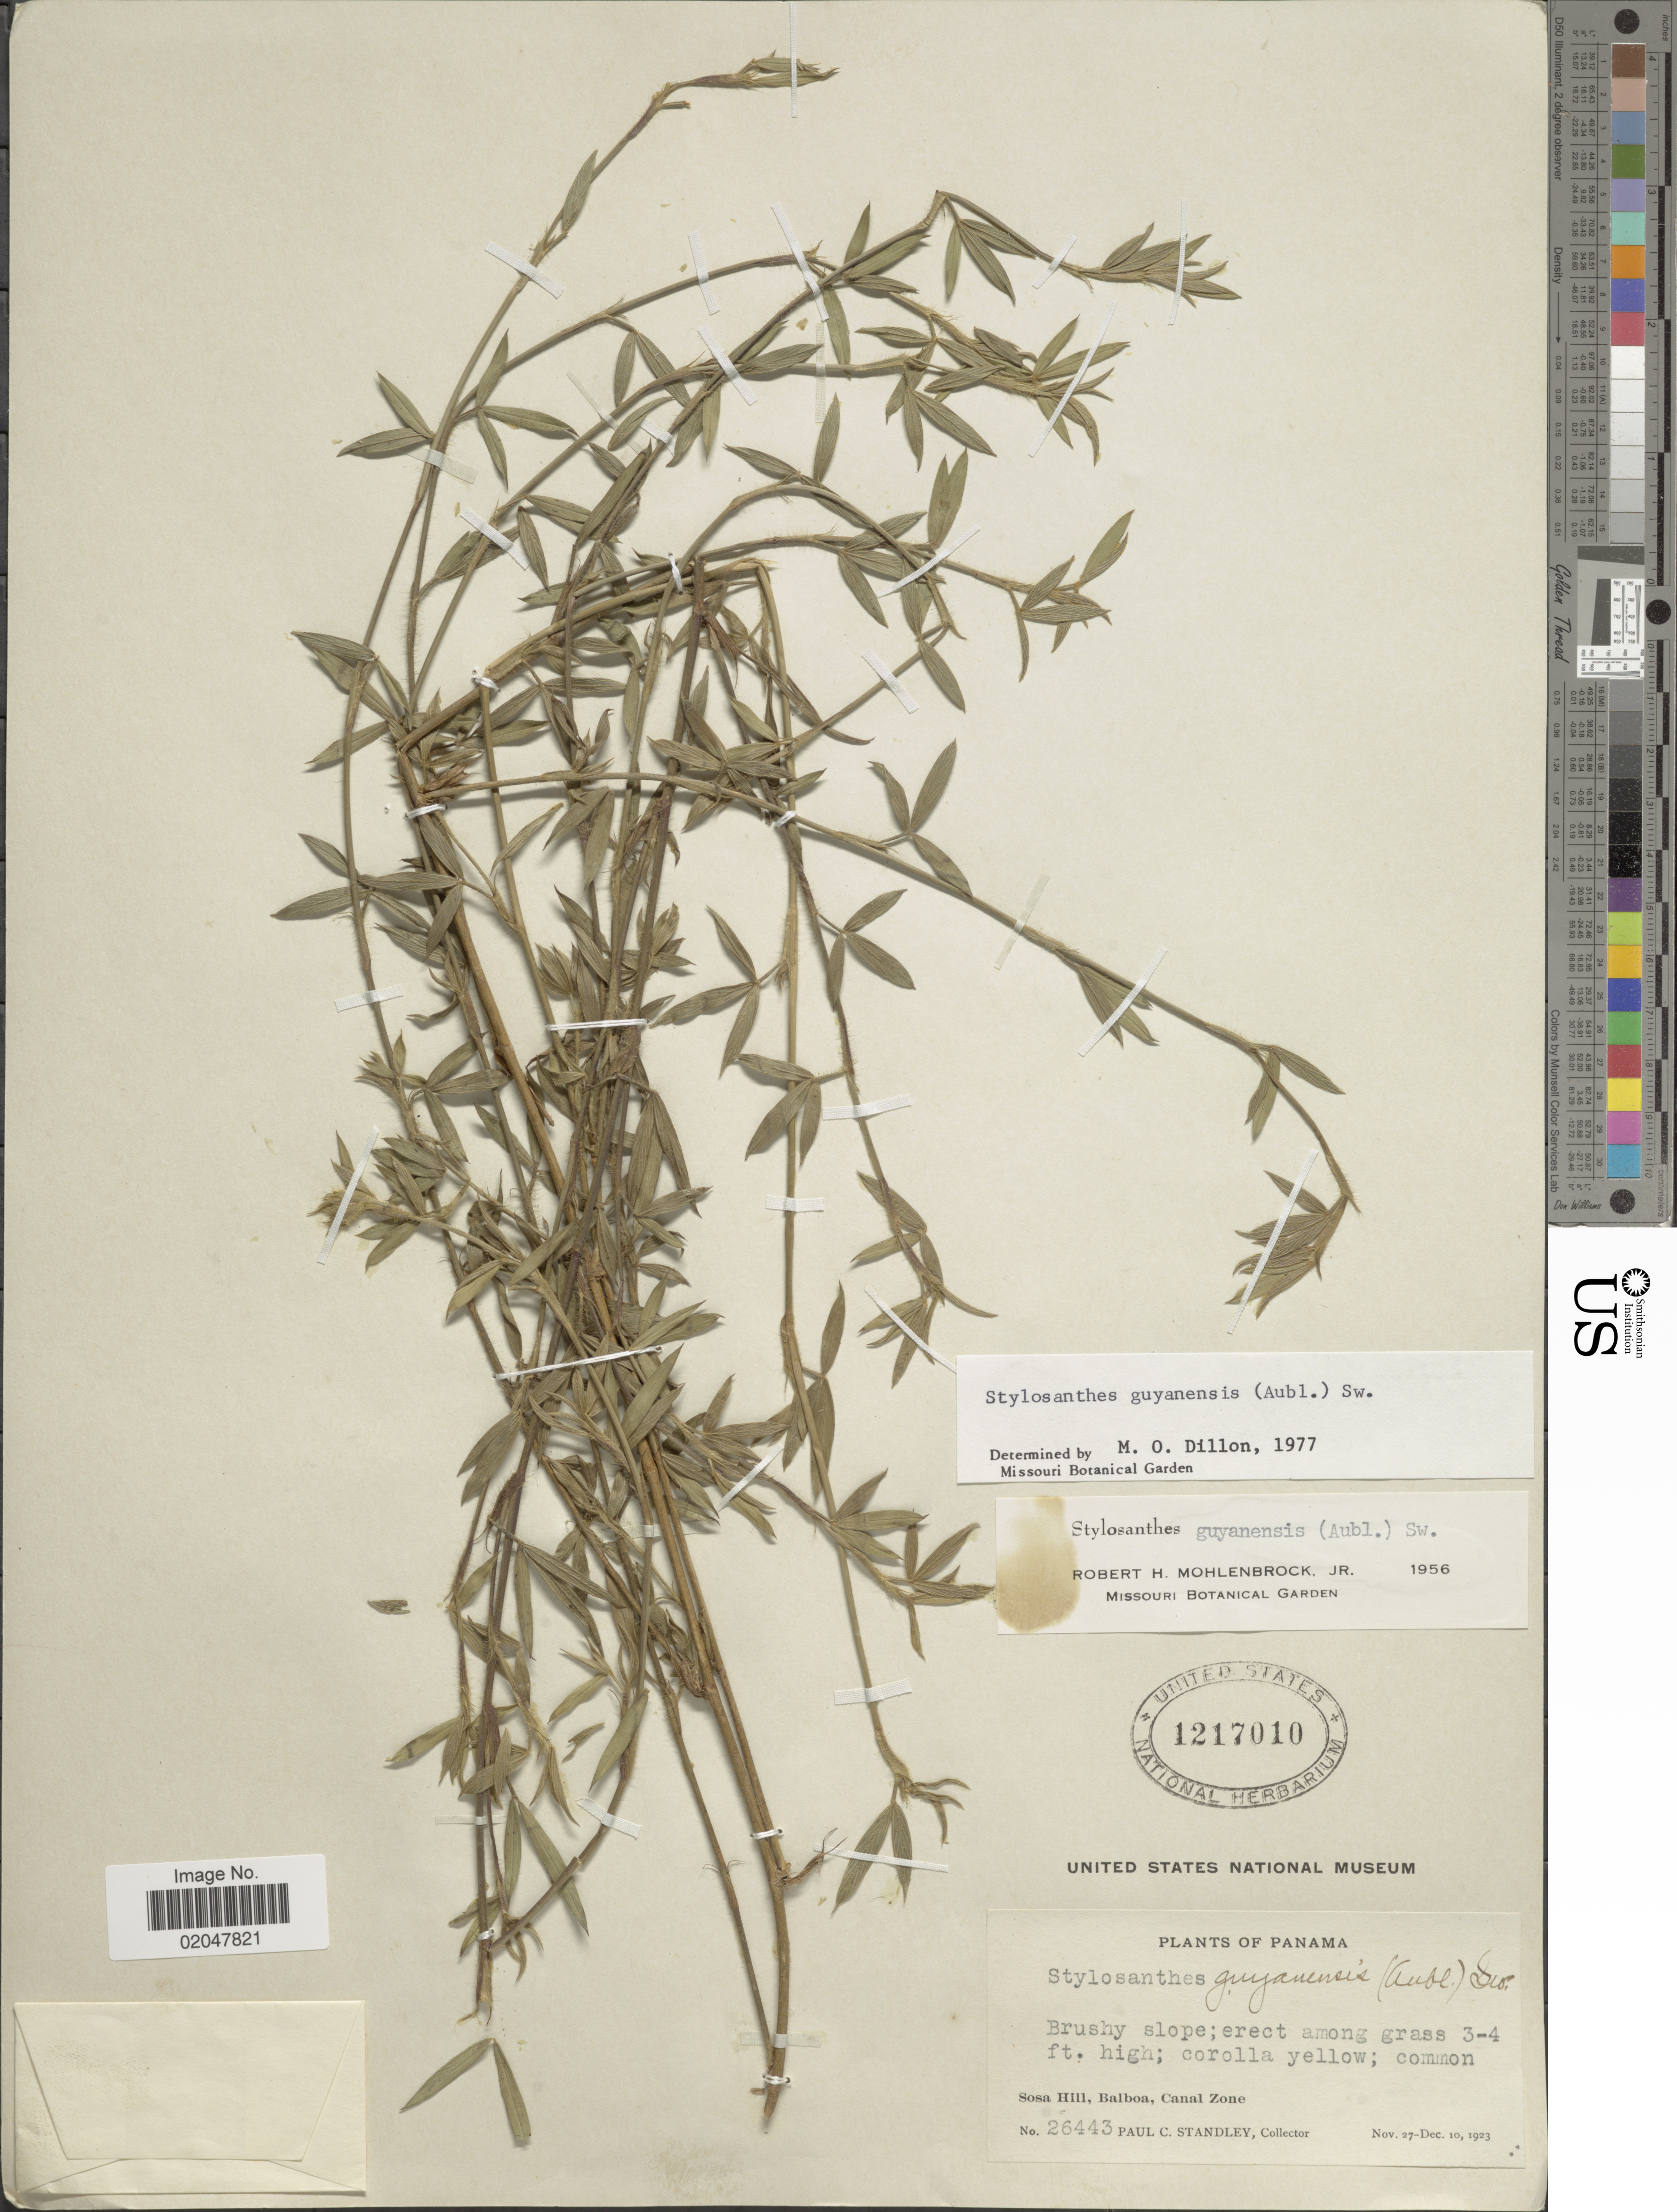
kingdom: Plantae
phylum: Tracheophyta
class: Magnoliopsida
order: Fabales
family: Fabaceae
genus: Stylosanthes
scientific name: Stylosanthes guianensis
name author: (Aubl.) Sw.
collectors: P. C. Standley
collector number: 26443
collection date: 1923-11-27/1923-12-10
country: Panama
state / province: Colón / Panamá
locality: Sosa Hill, Balboa, Canal Zone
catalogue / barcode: US 1217010